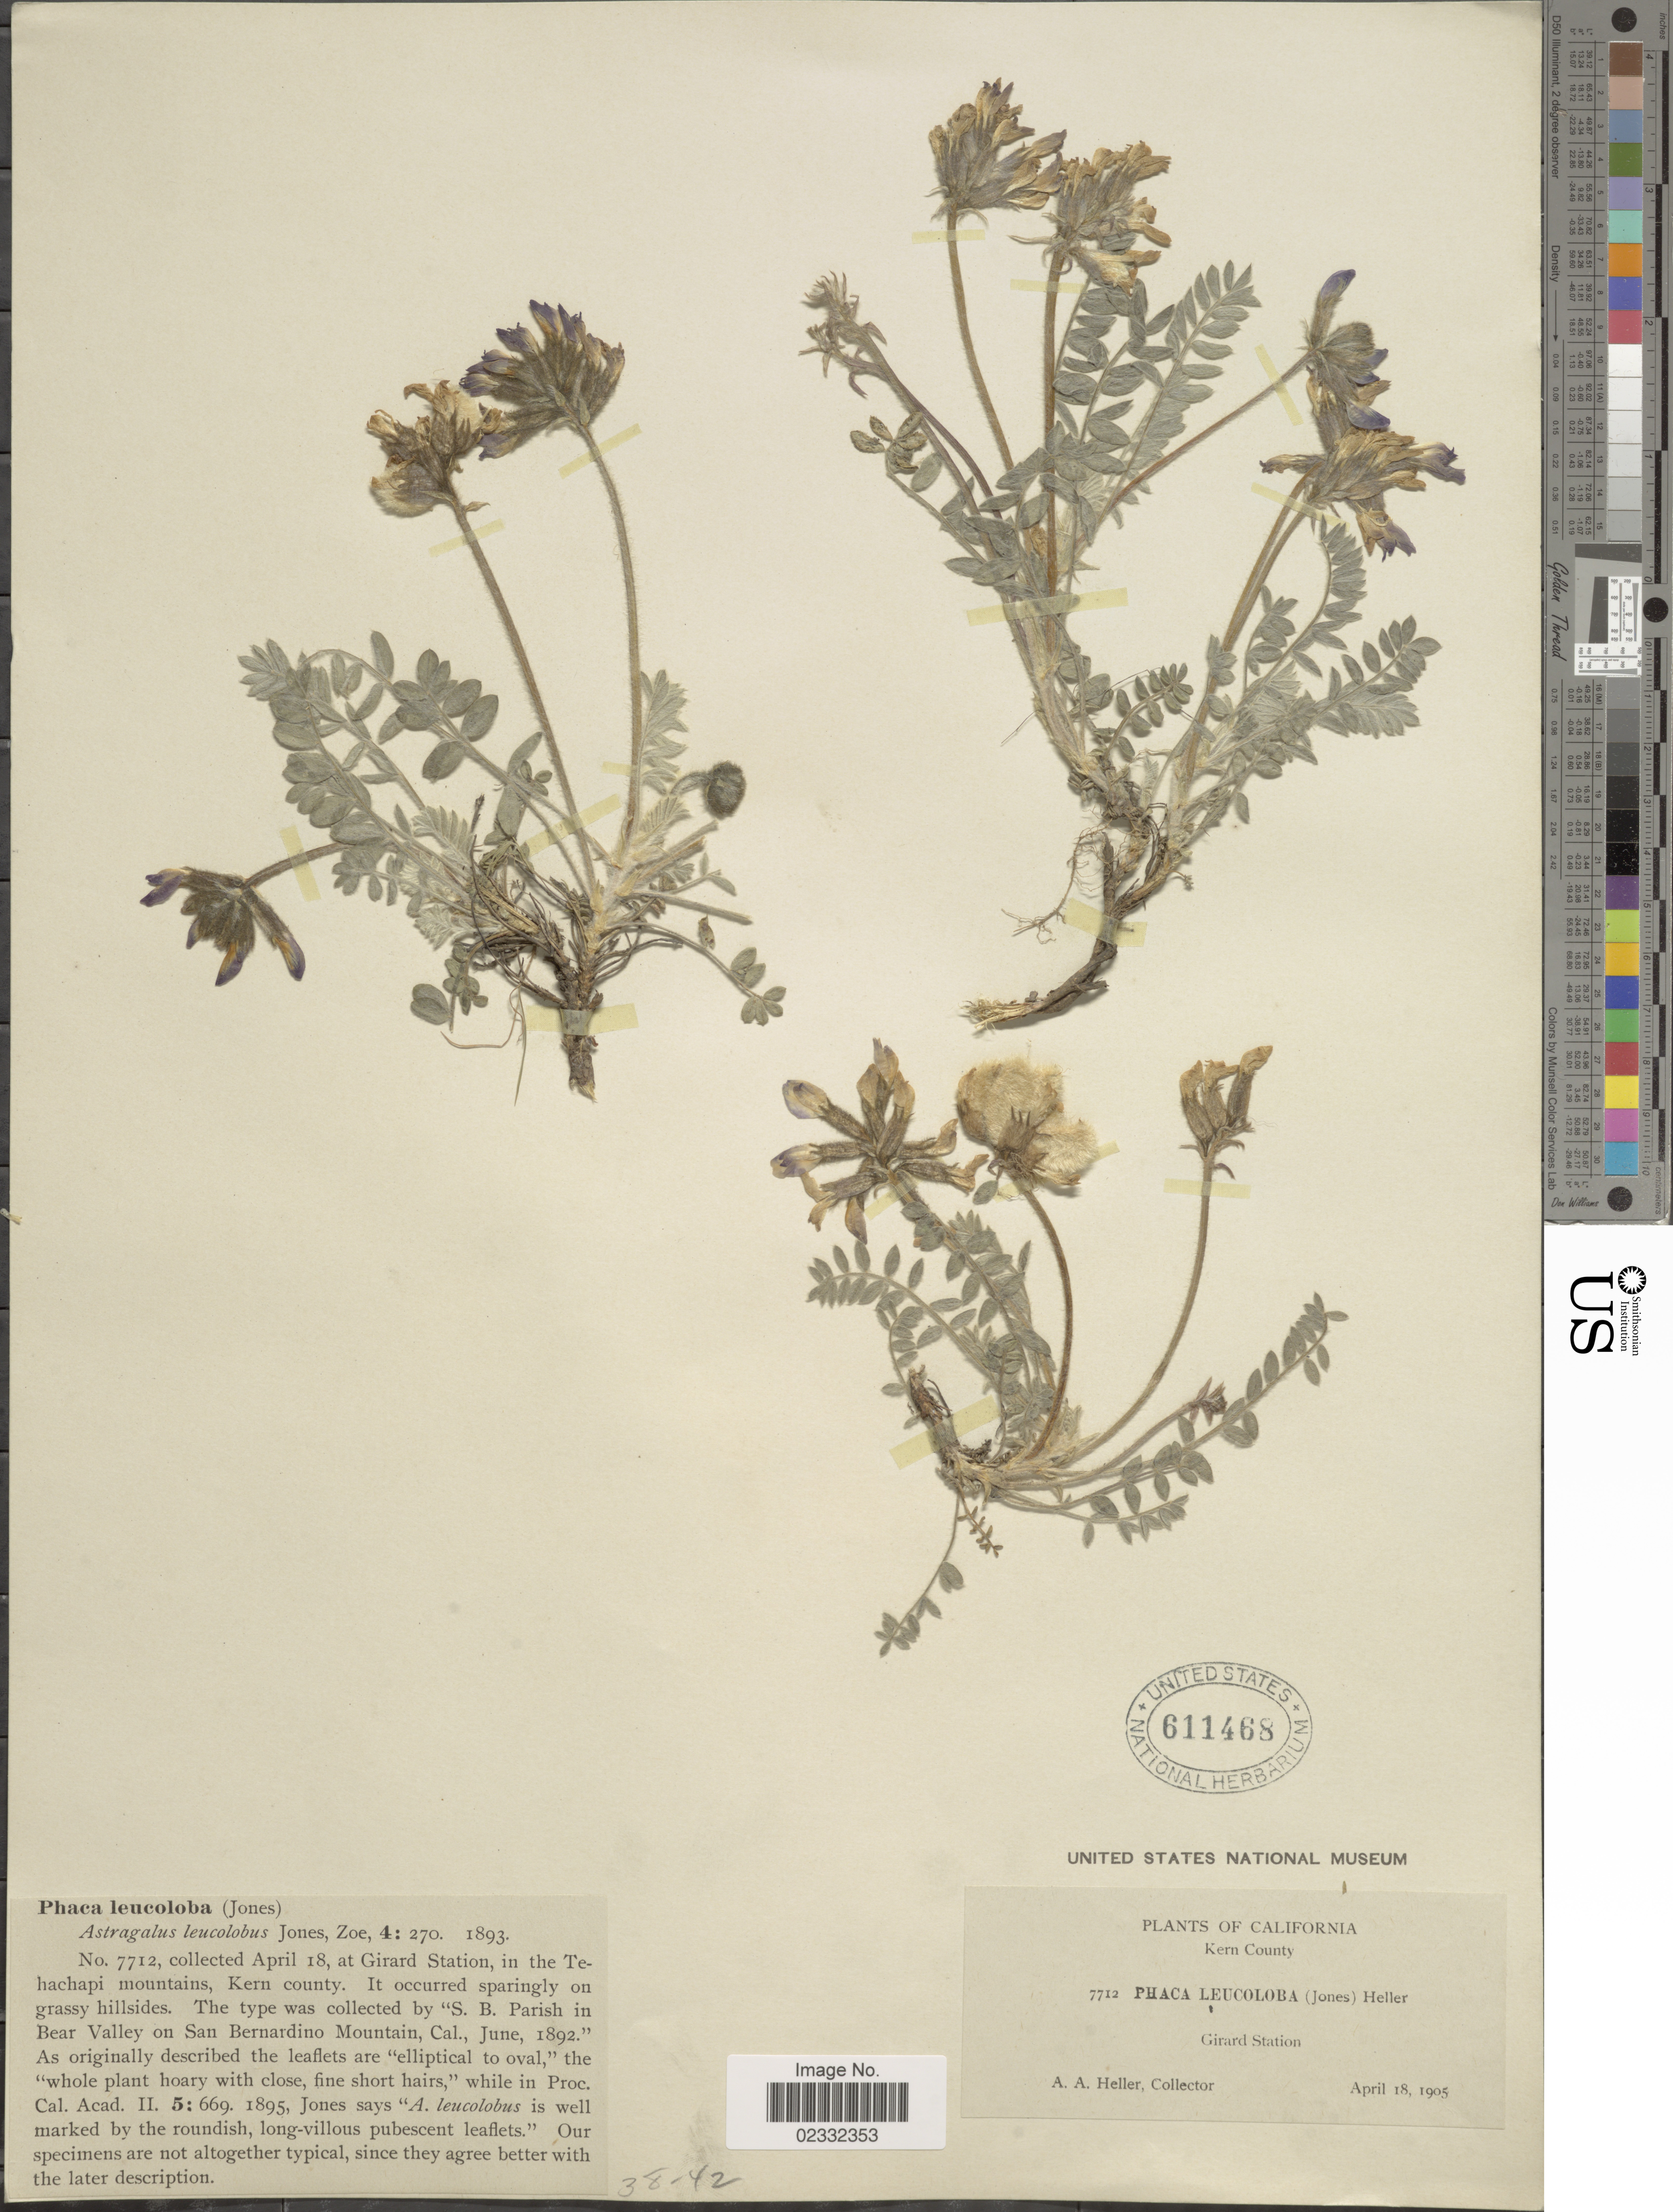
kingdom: Plantae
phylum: Tracheophyta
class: Magnoliopsida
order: Fabales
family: Fabaceae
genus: Astragalus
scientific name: Astragalus leucolobus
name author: S. Watson ex M.E. Jones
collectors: A. A. Heller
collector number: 7712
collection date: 1905-04-18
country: United States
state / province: California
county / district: Kern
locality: California, Kern County, Girard Station.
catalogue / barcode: US 611468